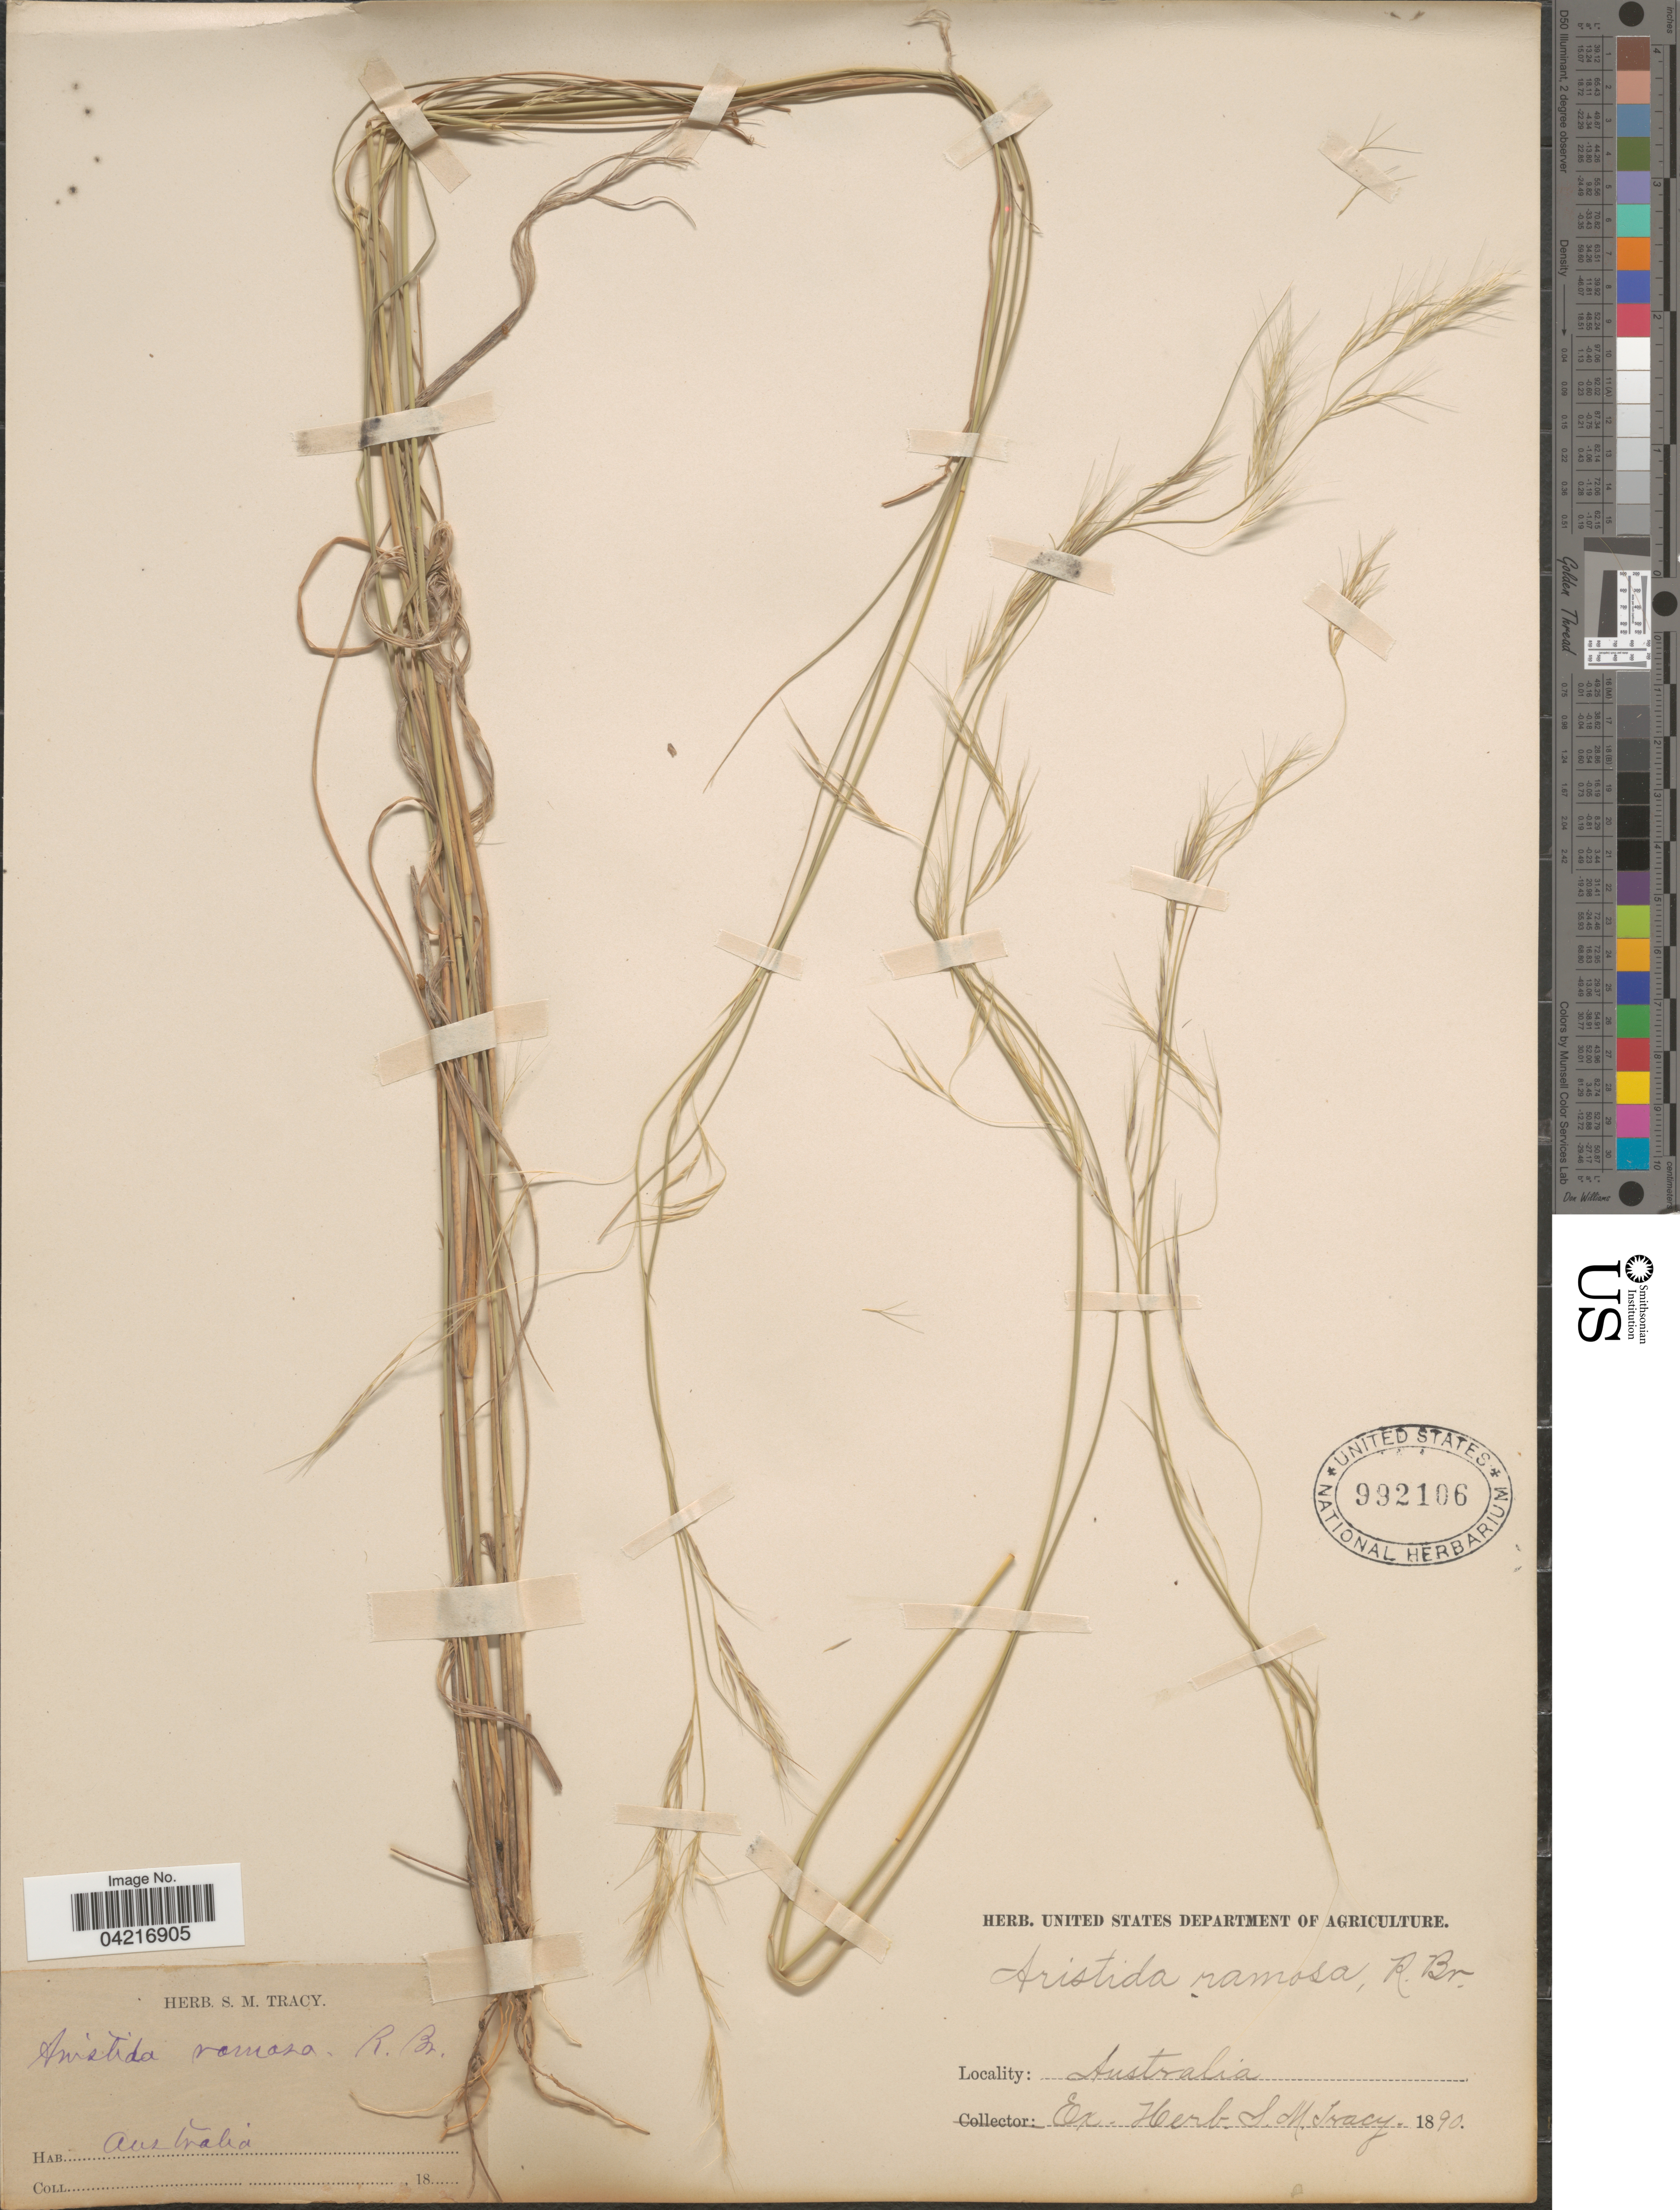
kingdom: Plantae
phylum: Tracheophyta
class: Liliopsida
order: Poales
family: Poaceae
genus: Aristida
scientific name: Aristida ramosa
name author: R. Br.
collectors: Ex herb. S. M. Tracy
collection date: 1890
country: Australia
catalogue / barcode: US 992106